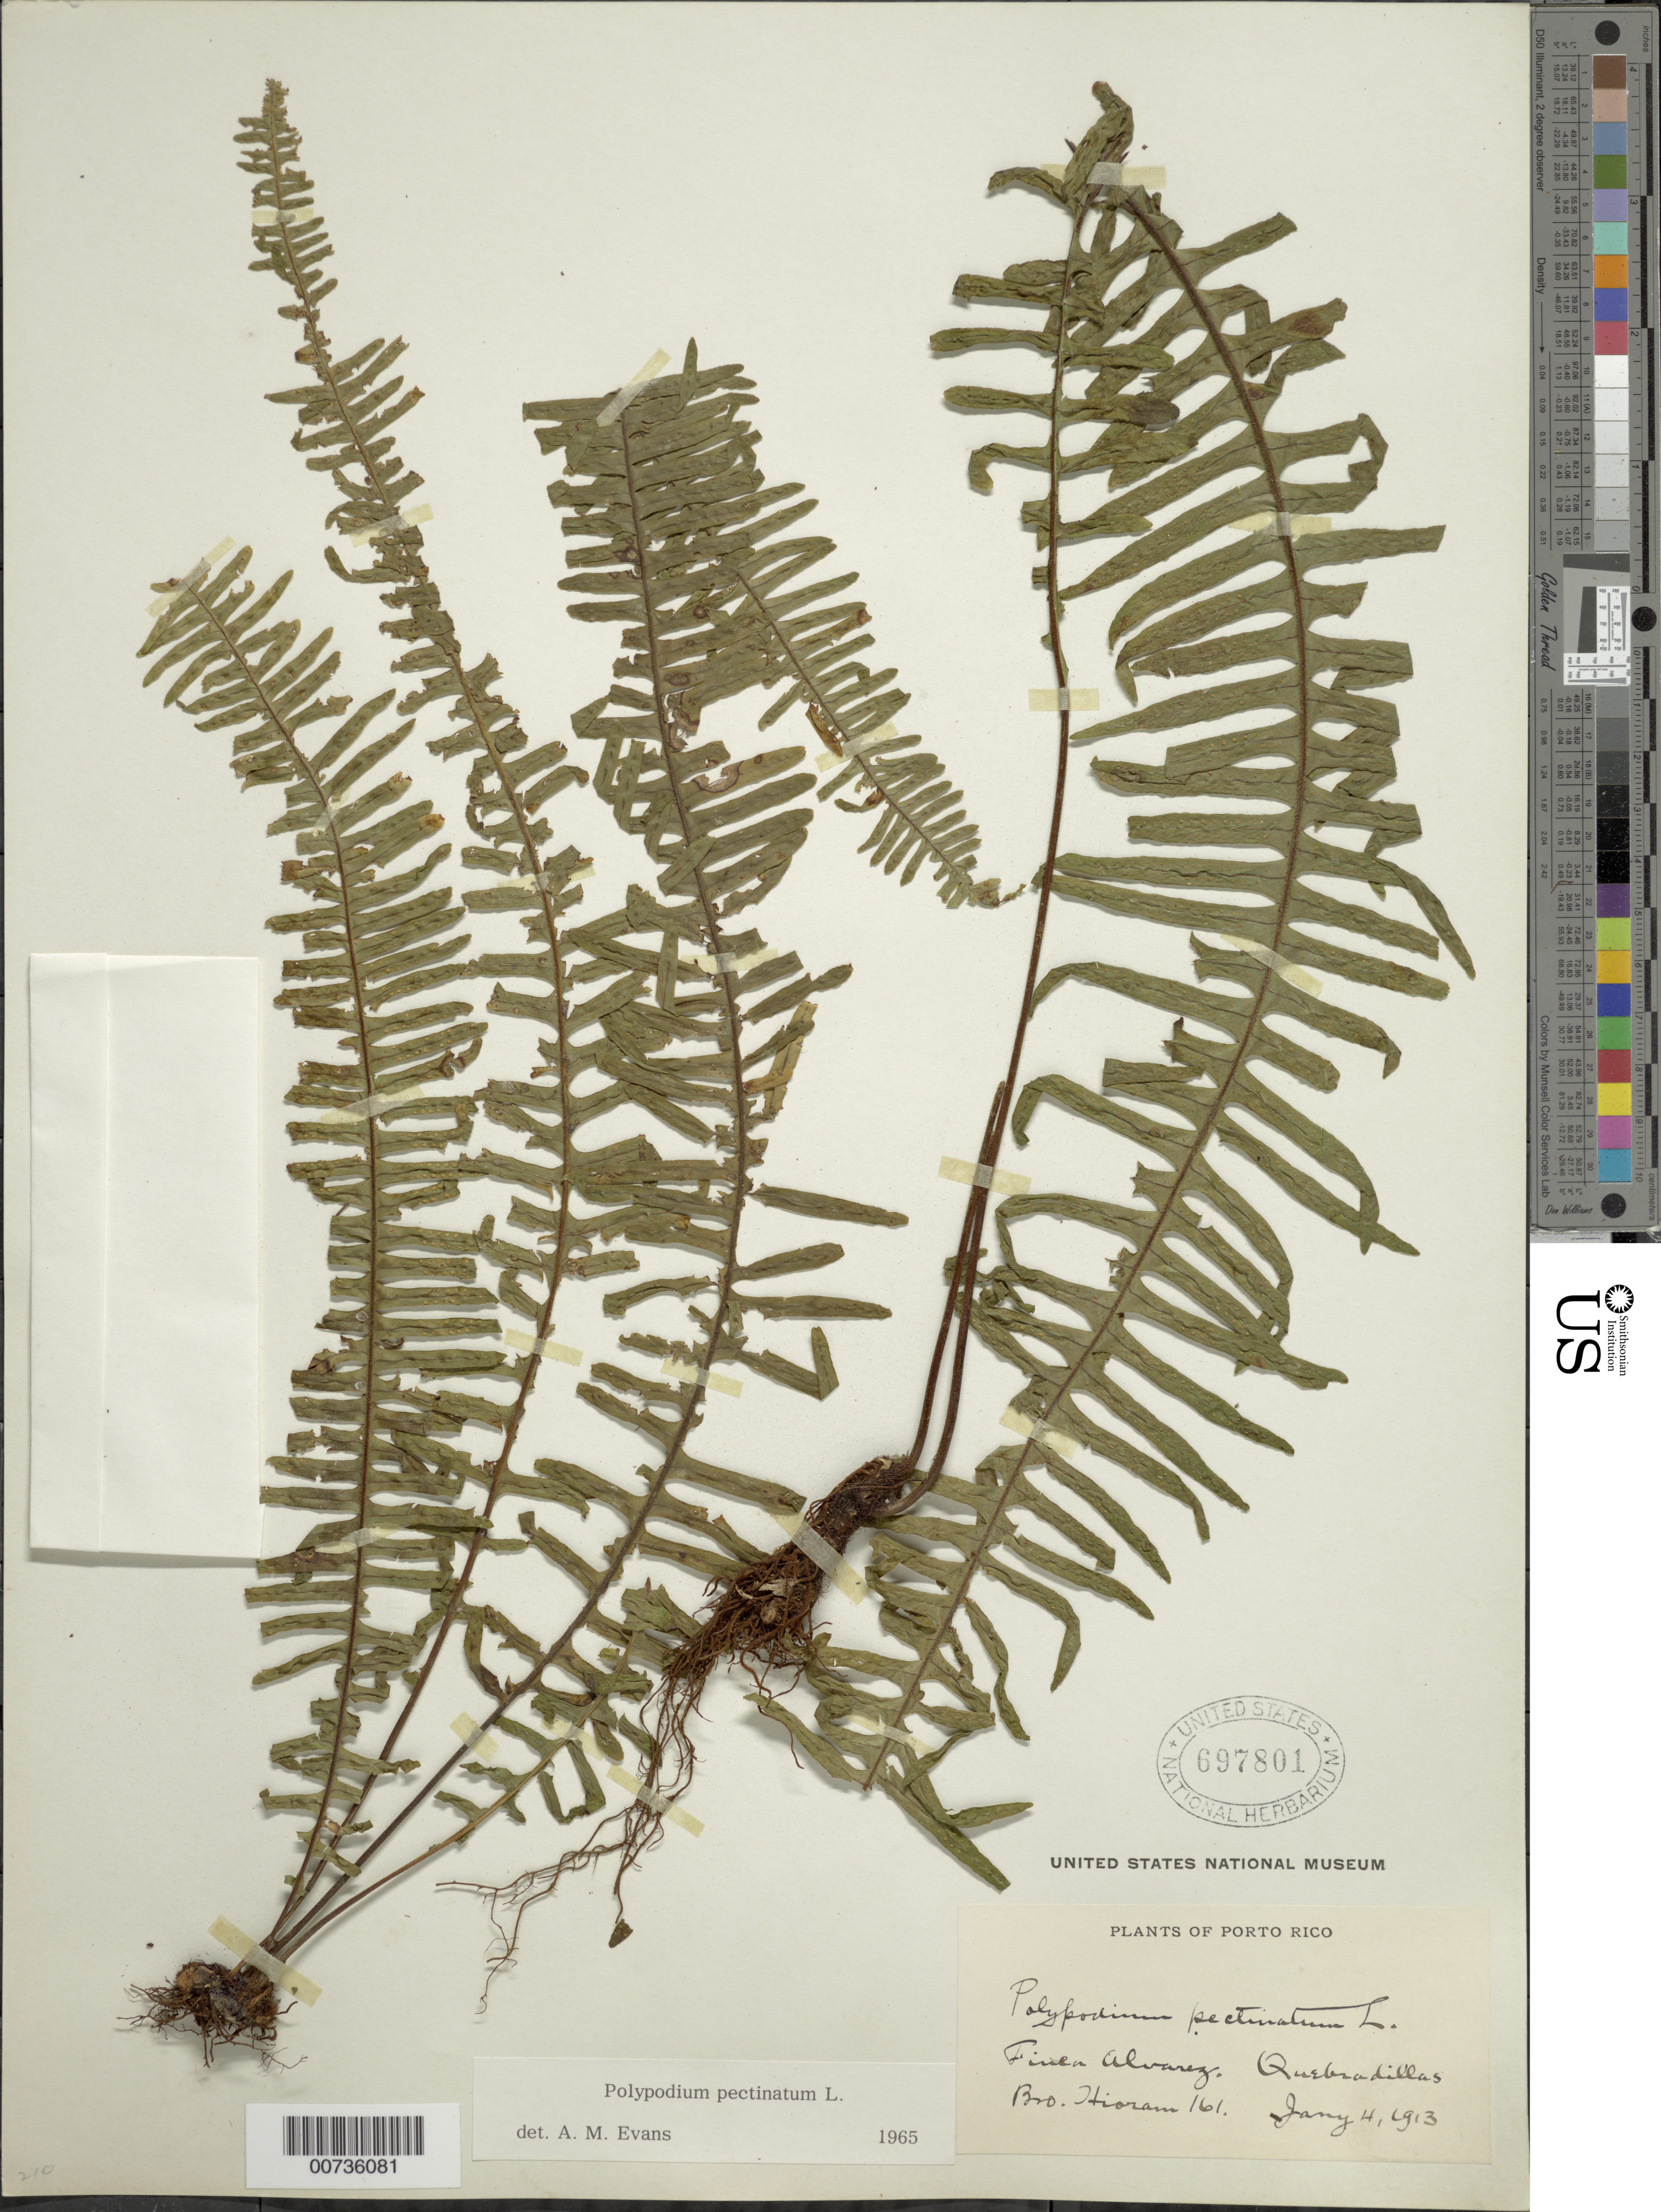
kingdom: Plantae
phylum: Tracheophyta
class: Polypodiopsida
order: Polypodiales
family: Polypodiaceae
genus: Pecluma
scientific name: Pecluma pectinata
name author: (L.) M.G. Price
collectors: Bro. Hioram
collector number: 161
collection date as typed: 04 Jan 1913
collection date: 1913-01-04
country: Puerto Rico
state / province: Quebradillas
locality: Finca Alvarez, Quebradillas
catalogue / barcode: US 697801